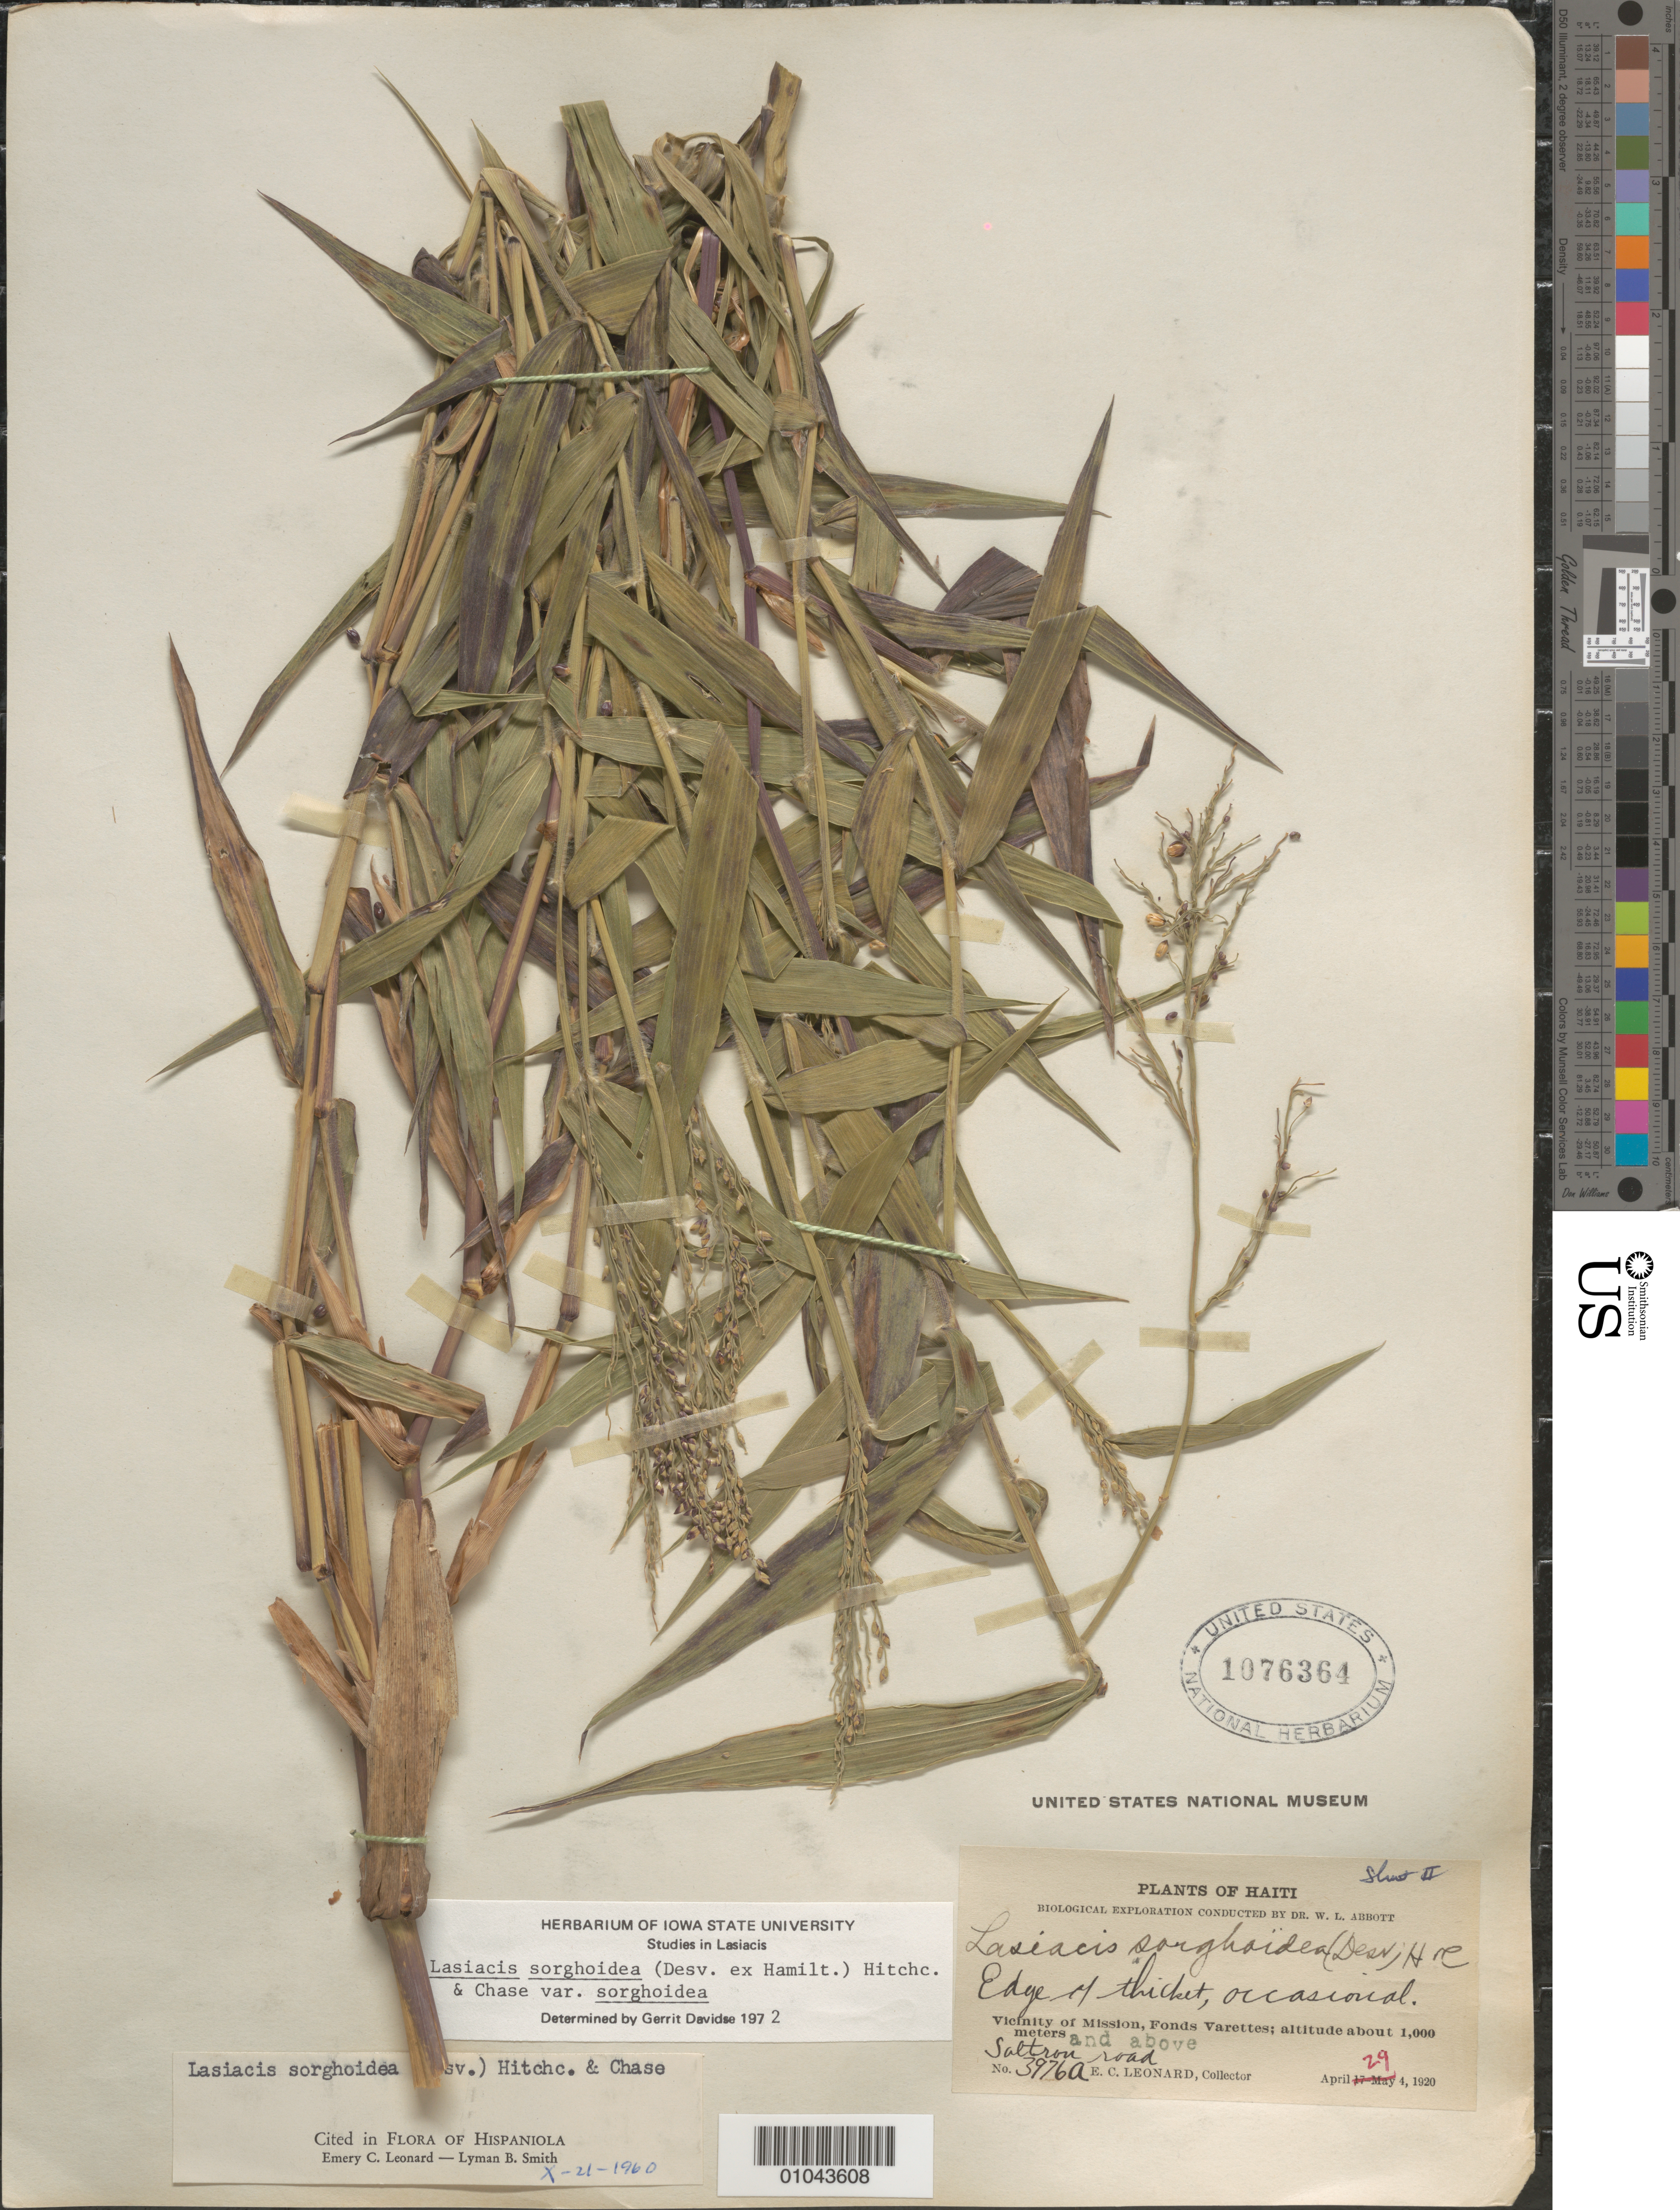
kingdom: Plantae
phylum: Tracheophyta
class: Liliopsida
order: Poales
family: Poaceae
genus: Lasiacis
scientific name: Lasiacis sorghoidea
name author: (Desv. ex Ham.) Hitchc. & Chase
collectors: E. C. Leonard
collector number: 3976a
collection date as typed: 29 Apr 1920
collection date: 1920-04-29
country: Haiti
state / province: Óuest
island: Hispaniola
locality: Vicinity of Mission, Fonds Varrettes; Saltrou road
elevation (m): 1000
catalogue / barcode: US 1076364